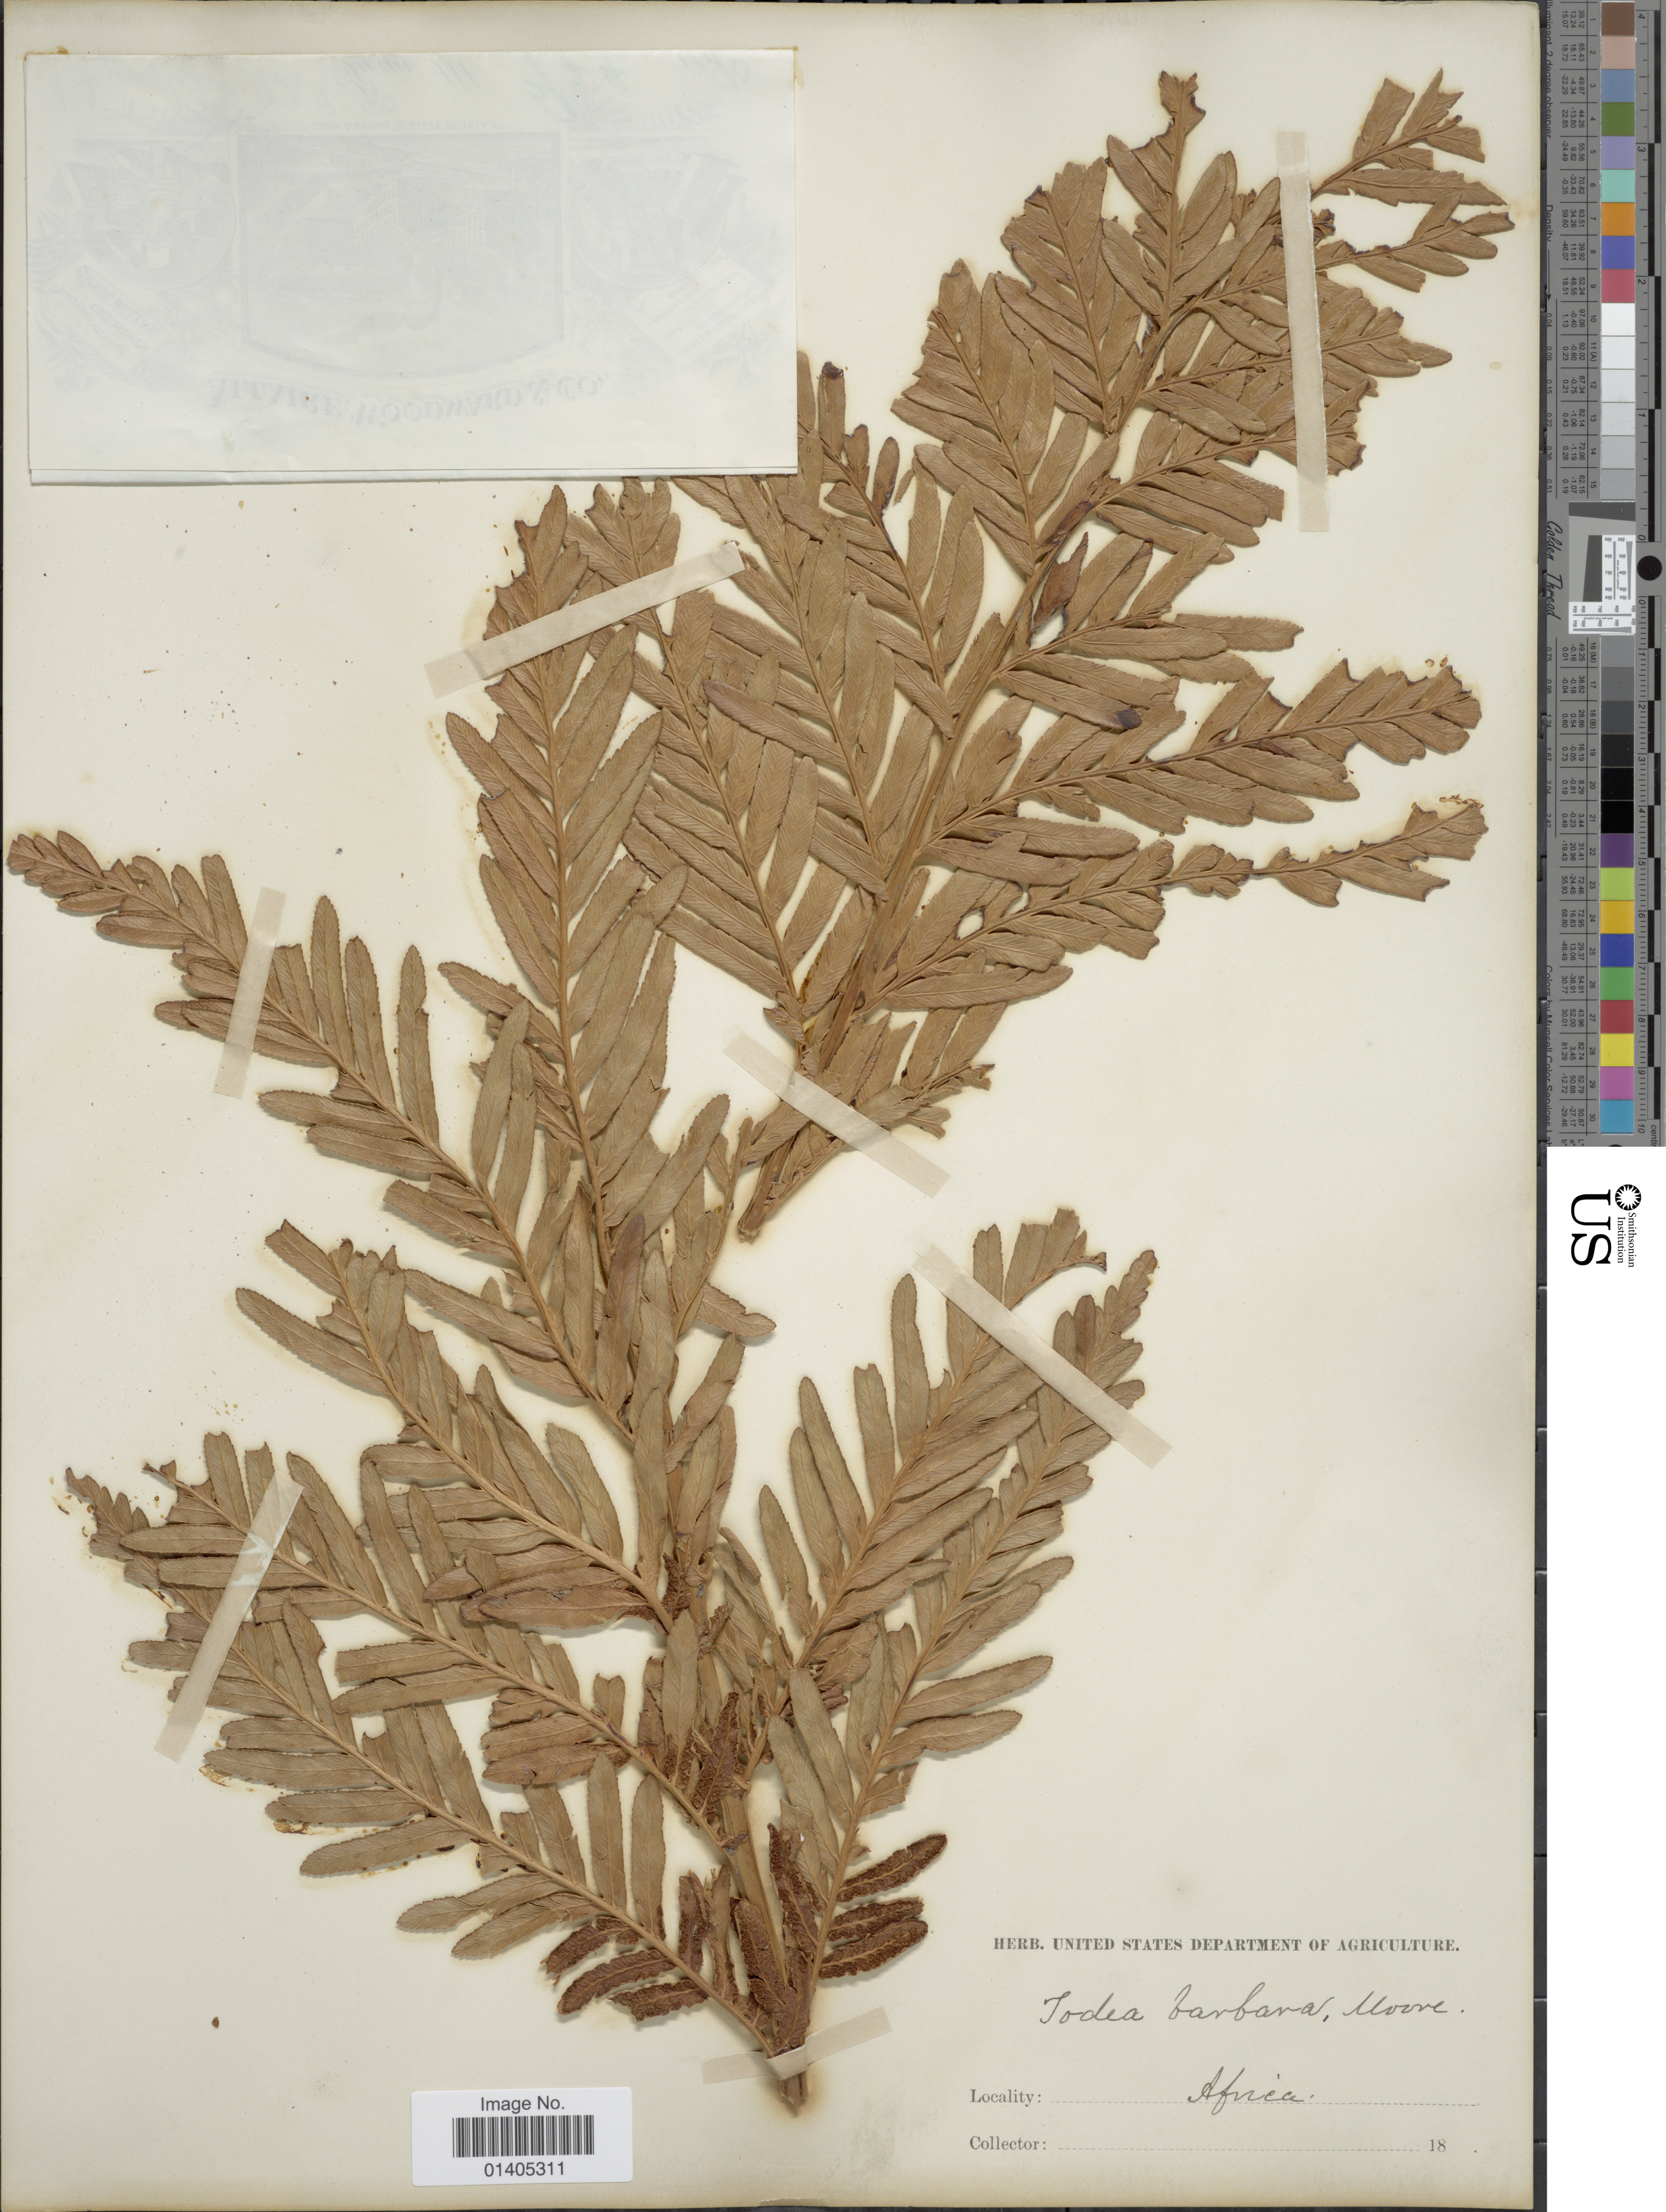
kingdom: Plantae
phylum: Tracheophyta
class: Polypodiopsida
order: Osmundales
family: Osmundaceae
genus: Todea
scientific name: Todea barbara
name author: T. Moore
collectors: U.S. Department of Agriculture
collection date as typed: Transcribed d/m/y: //18; -- --- 18--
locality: Africa